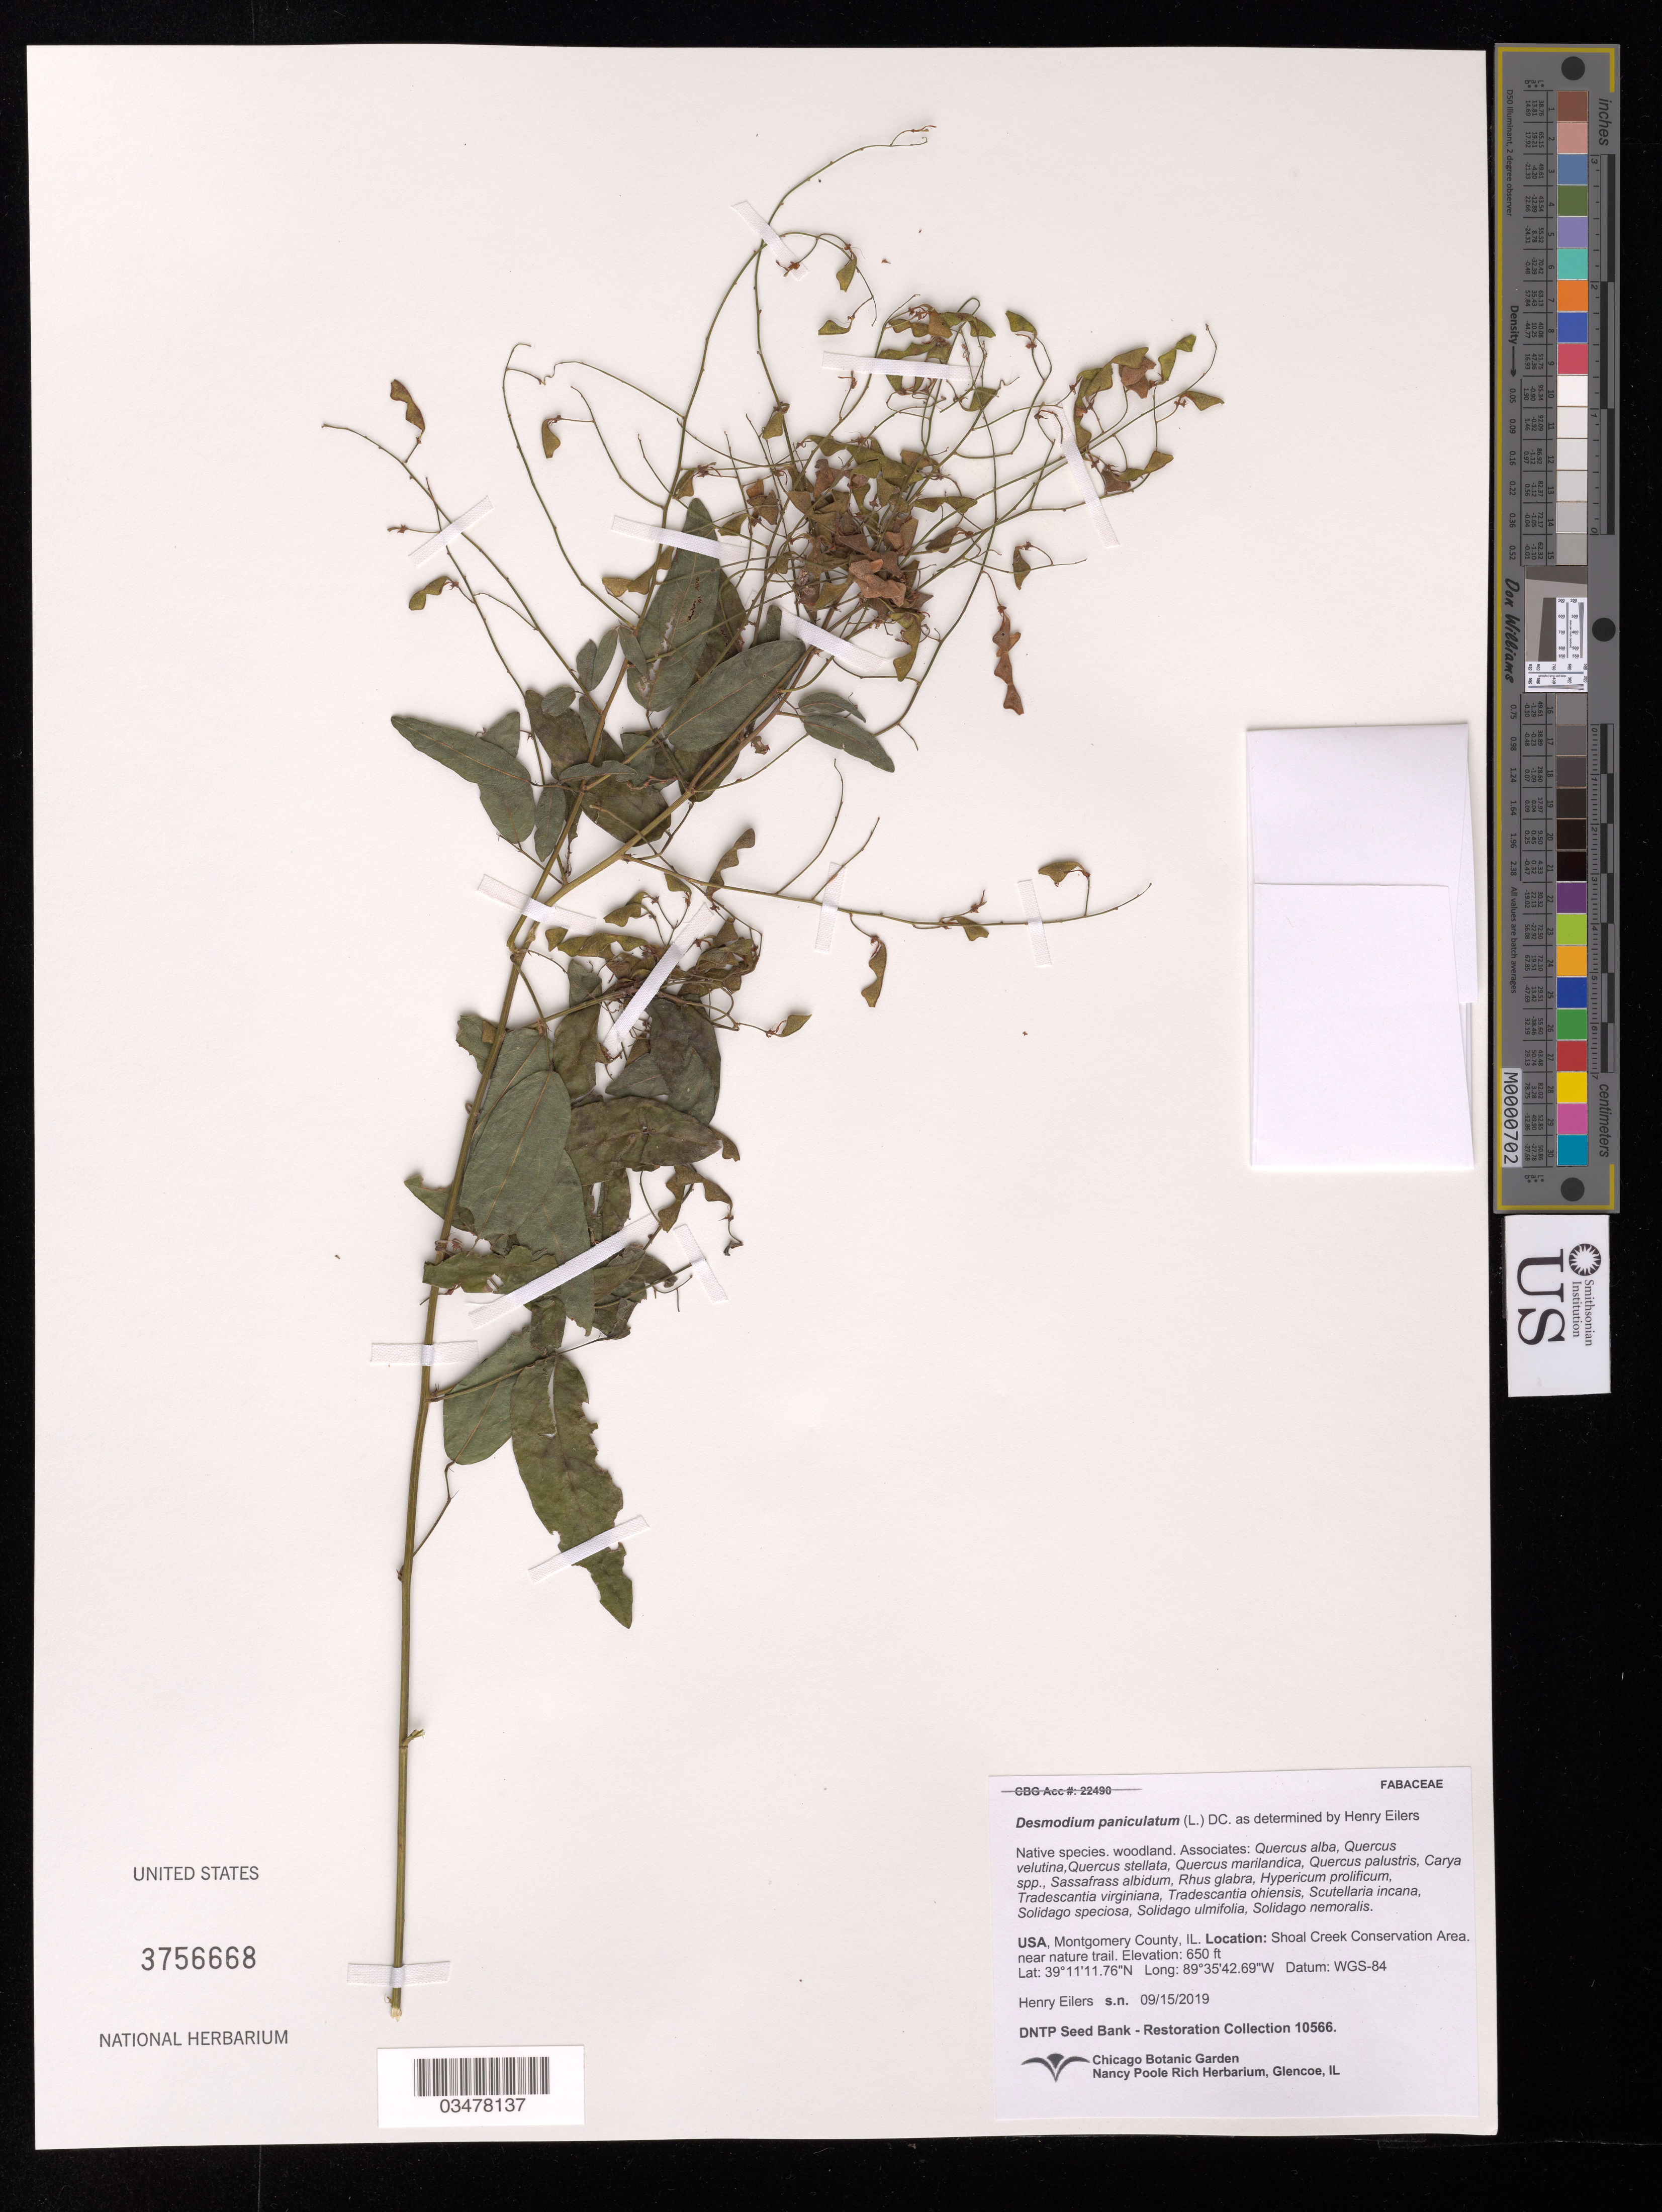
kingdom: Plantae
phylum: Tracheophyta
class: Magnoliopsida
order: Fabales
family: Fabaceae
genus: Desmodium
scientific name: Desmodium paniculatum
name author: (L.) DC.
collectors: H. Eilers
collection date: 2019-09-15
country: United States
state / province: Illinois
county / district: Montgomery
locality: Shoal Creek Conservation Area, near nature trail.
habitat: Woodland. With Quercus palustris, Carya sp., Rhus glabra, Solidago nemoralis, etc.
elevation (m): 198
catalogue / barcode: US 3756668